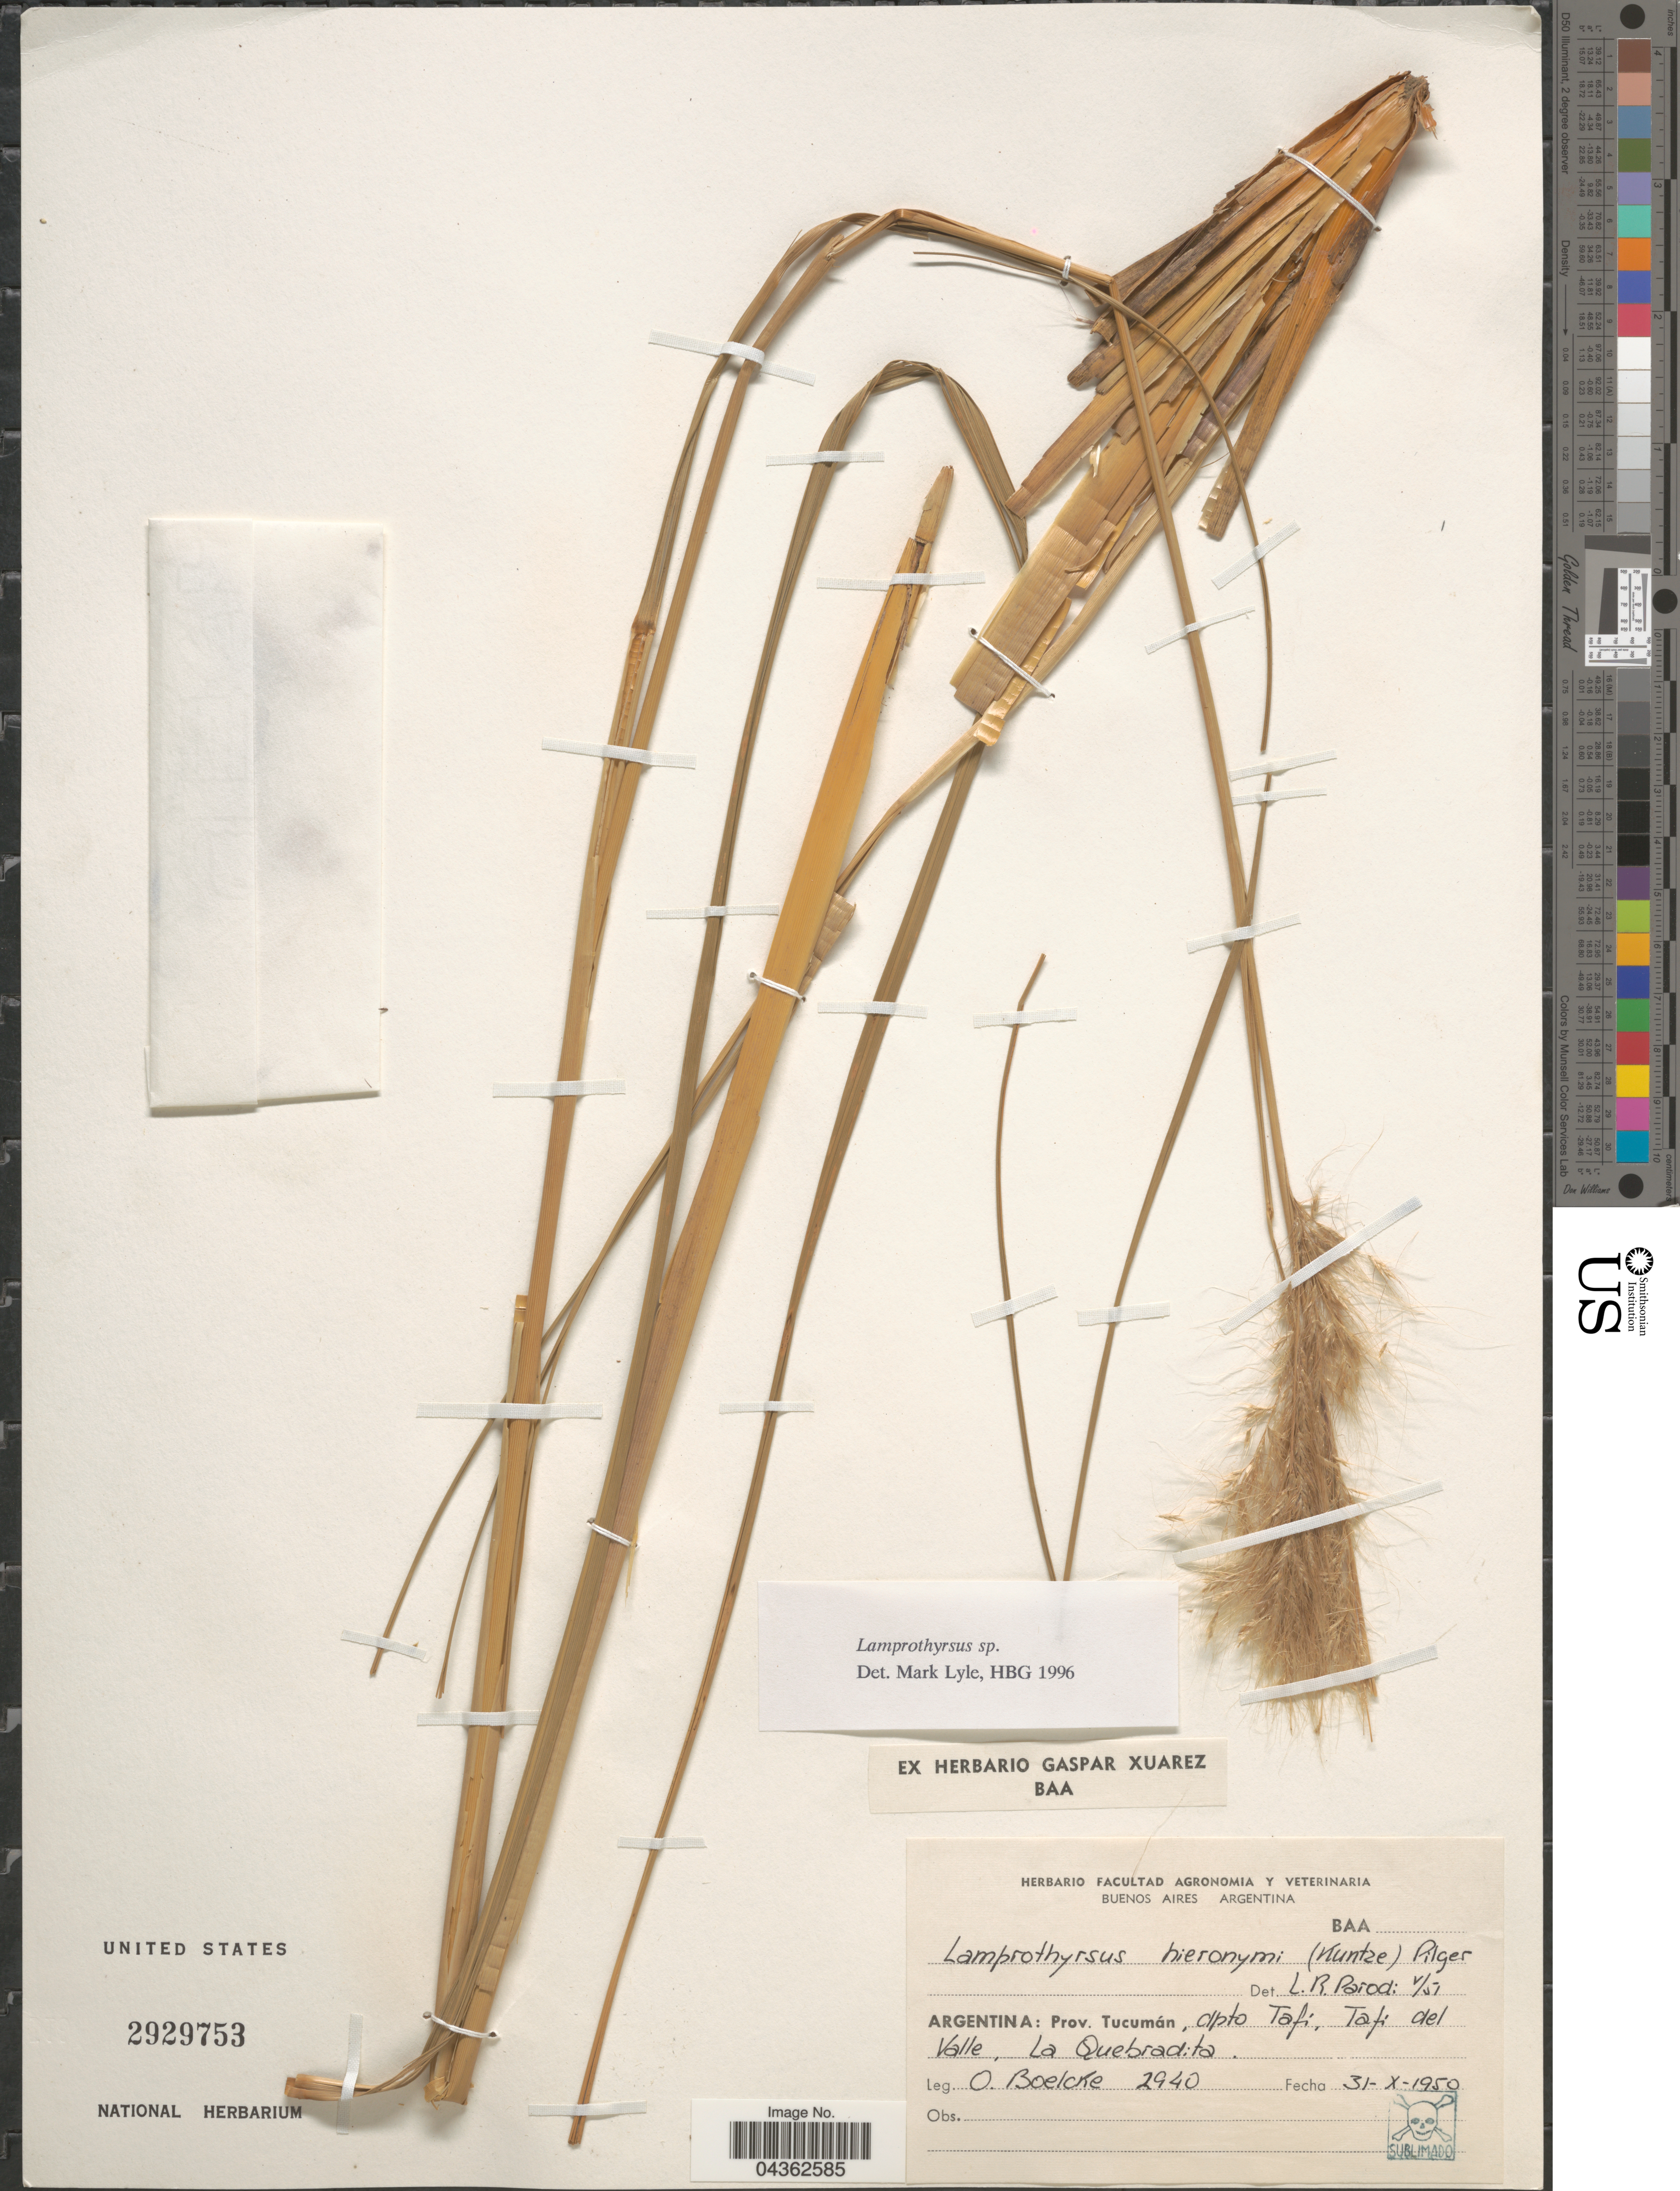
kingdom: Plantae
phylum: Tracheophyta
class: Liliopsida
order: Poales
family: Poaceae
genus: Cortaderia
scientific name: Cortaderia hieronymi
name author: (Kuntze) H.P. Linder & N.P. Barker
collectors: O. Boelcke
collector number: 2940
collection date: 1950-10-31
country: Argentina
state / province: Tucuman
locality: Dpto Tafí, Tafí del Valle, La Quebradita.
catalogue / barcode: US 2929753